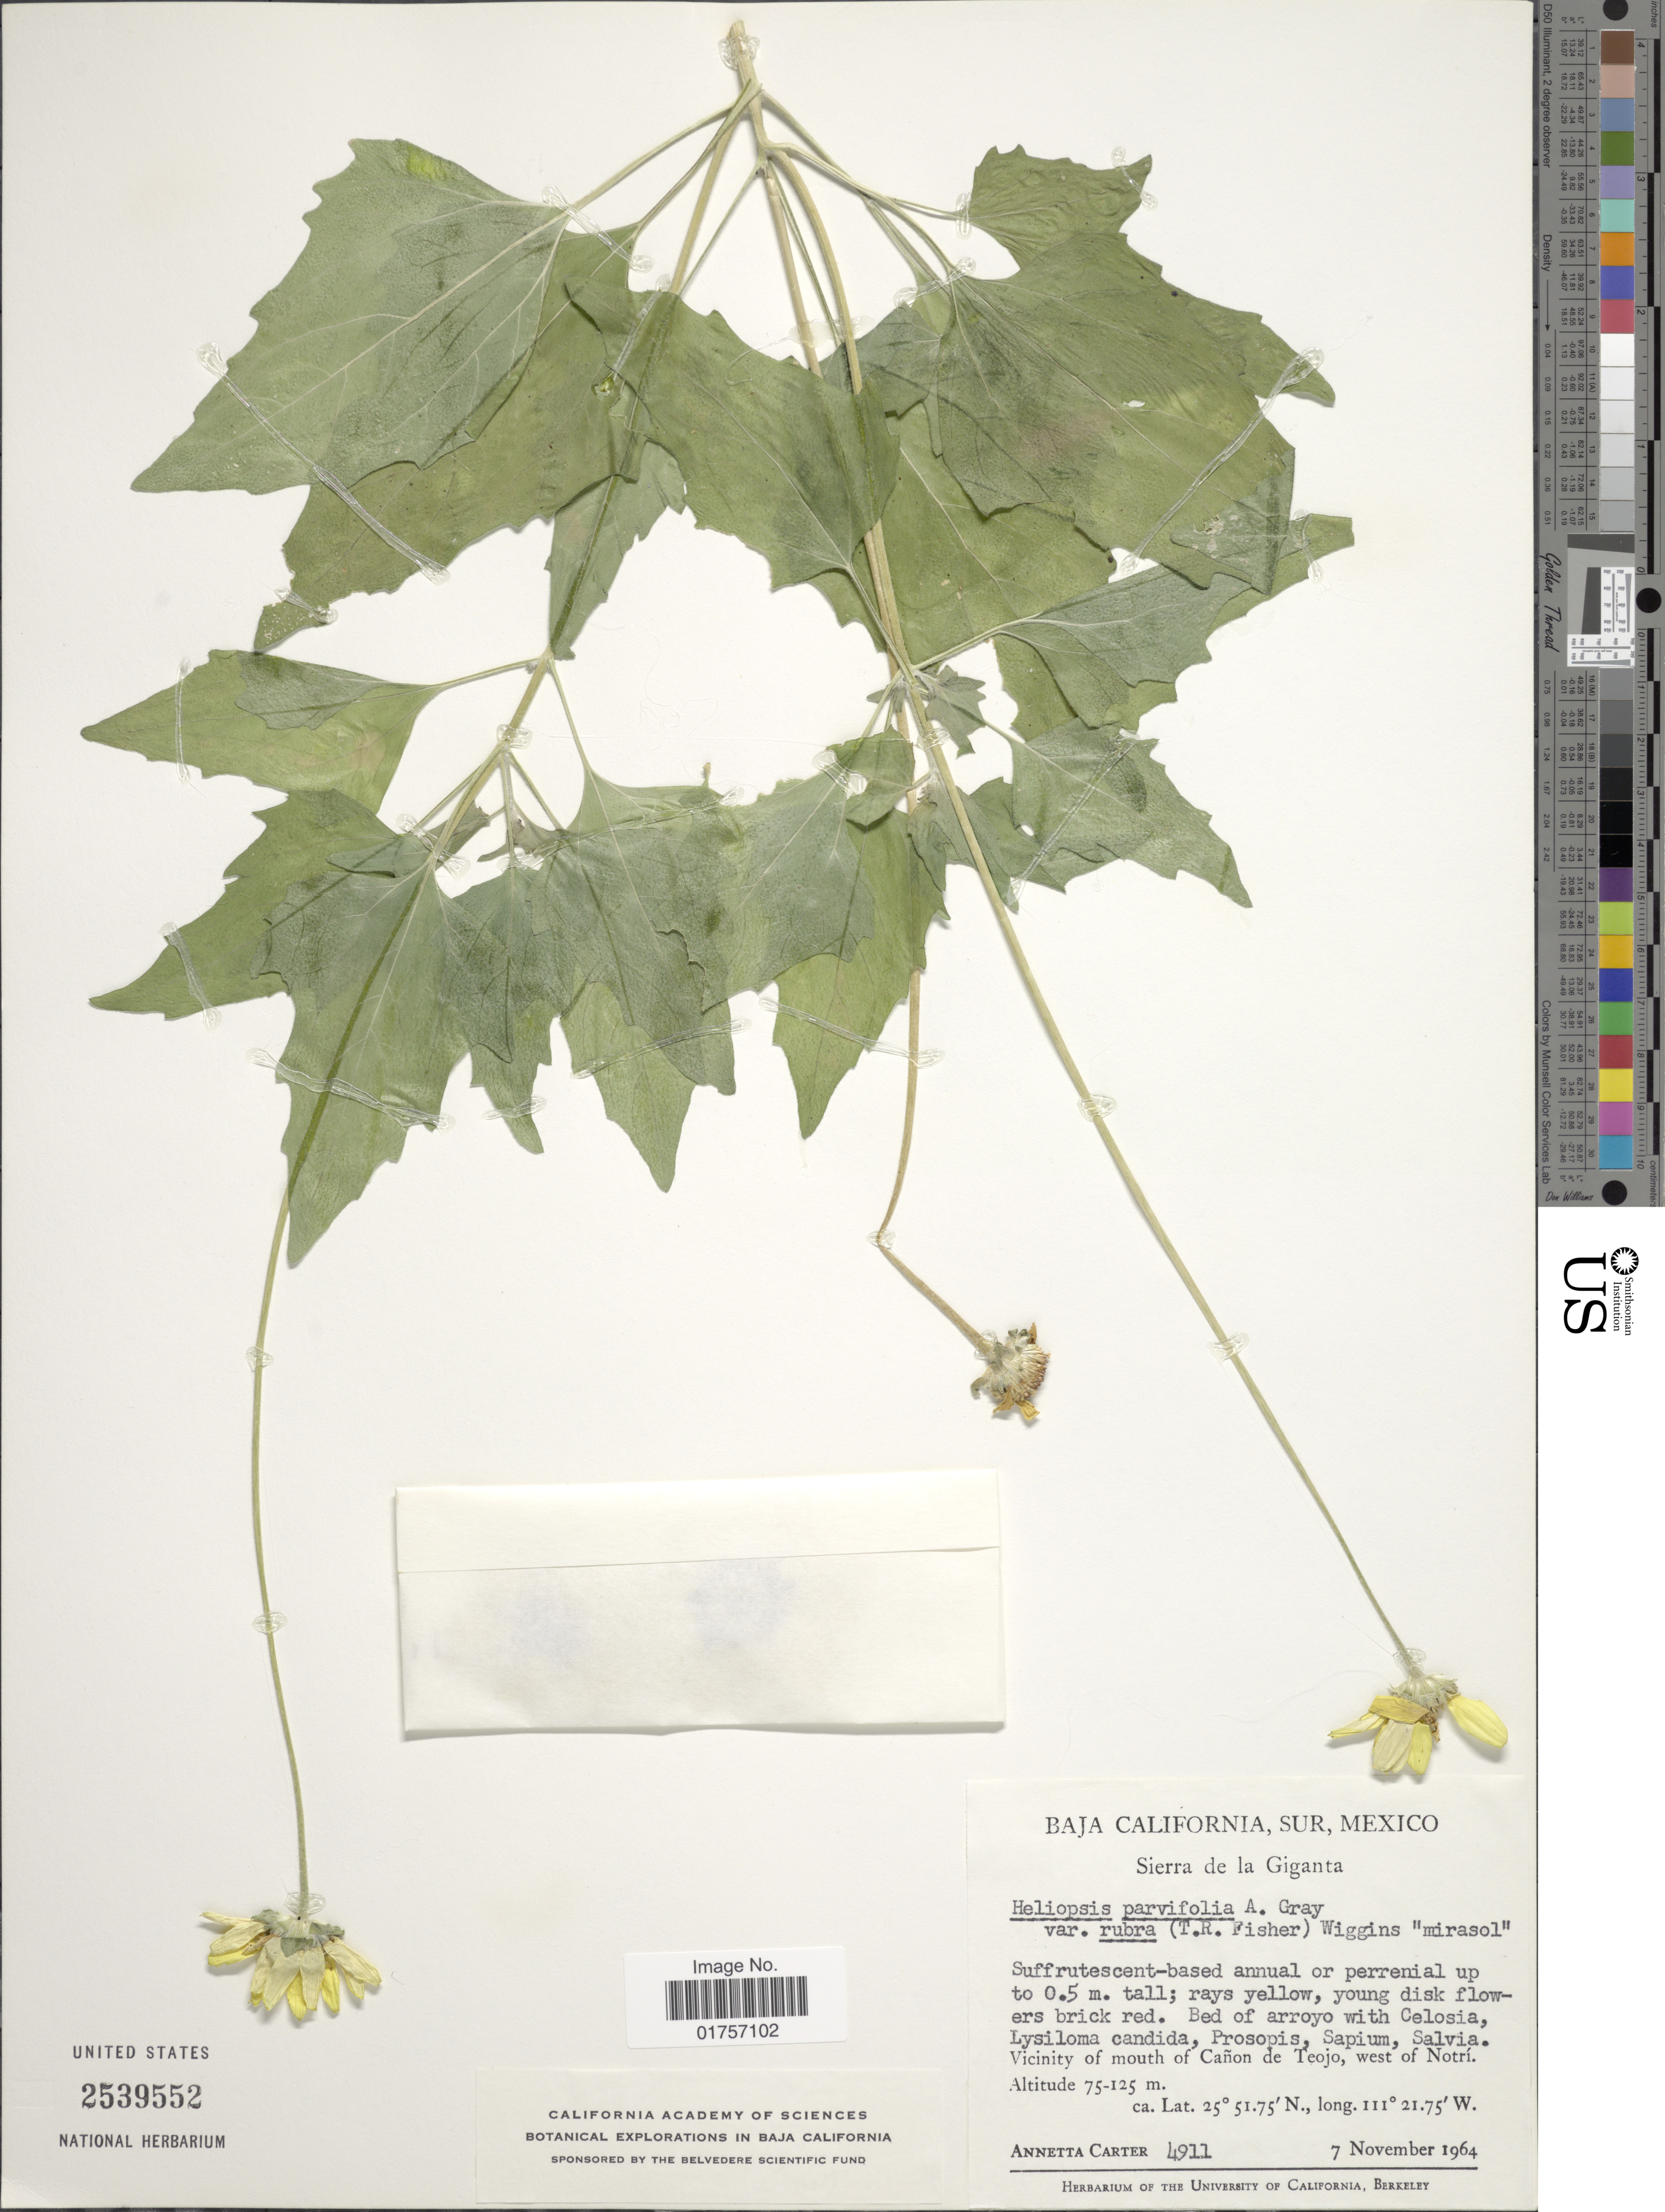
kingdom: Plantae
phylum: Tracheophyta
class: Magnoliopsida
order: Asterales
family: Asteraceae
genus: Heliopsis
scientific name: Heliopsis parvifolia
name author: A. Gray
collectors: A. Carter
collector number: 4911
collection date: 1964-11-07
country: Mexico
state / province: Baja California Sur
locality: Sierra de la Giganta. Vicinity of mouth of Cañon de Teojo, west of Notri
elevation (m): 75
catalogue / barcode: US 2539552